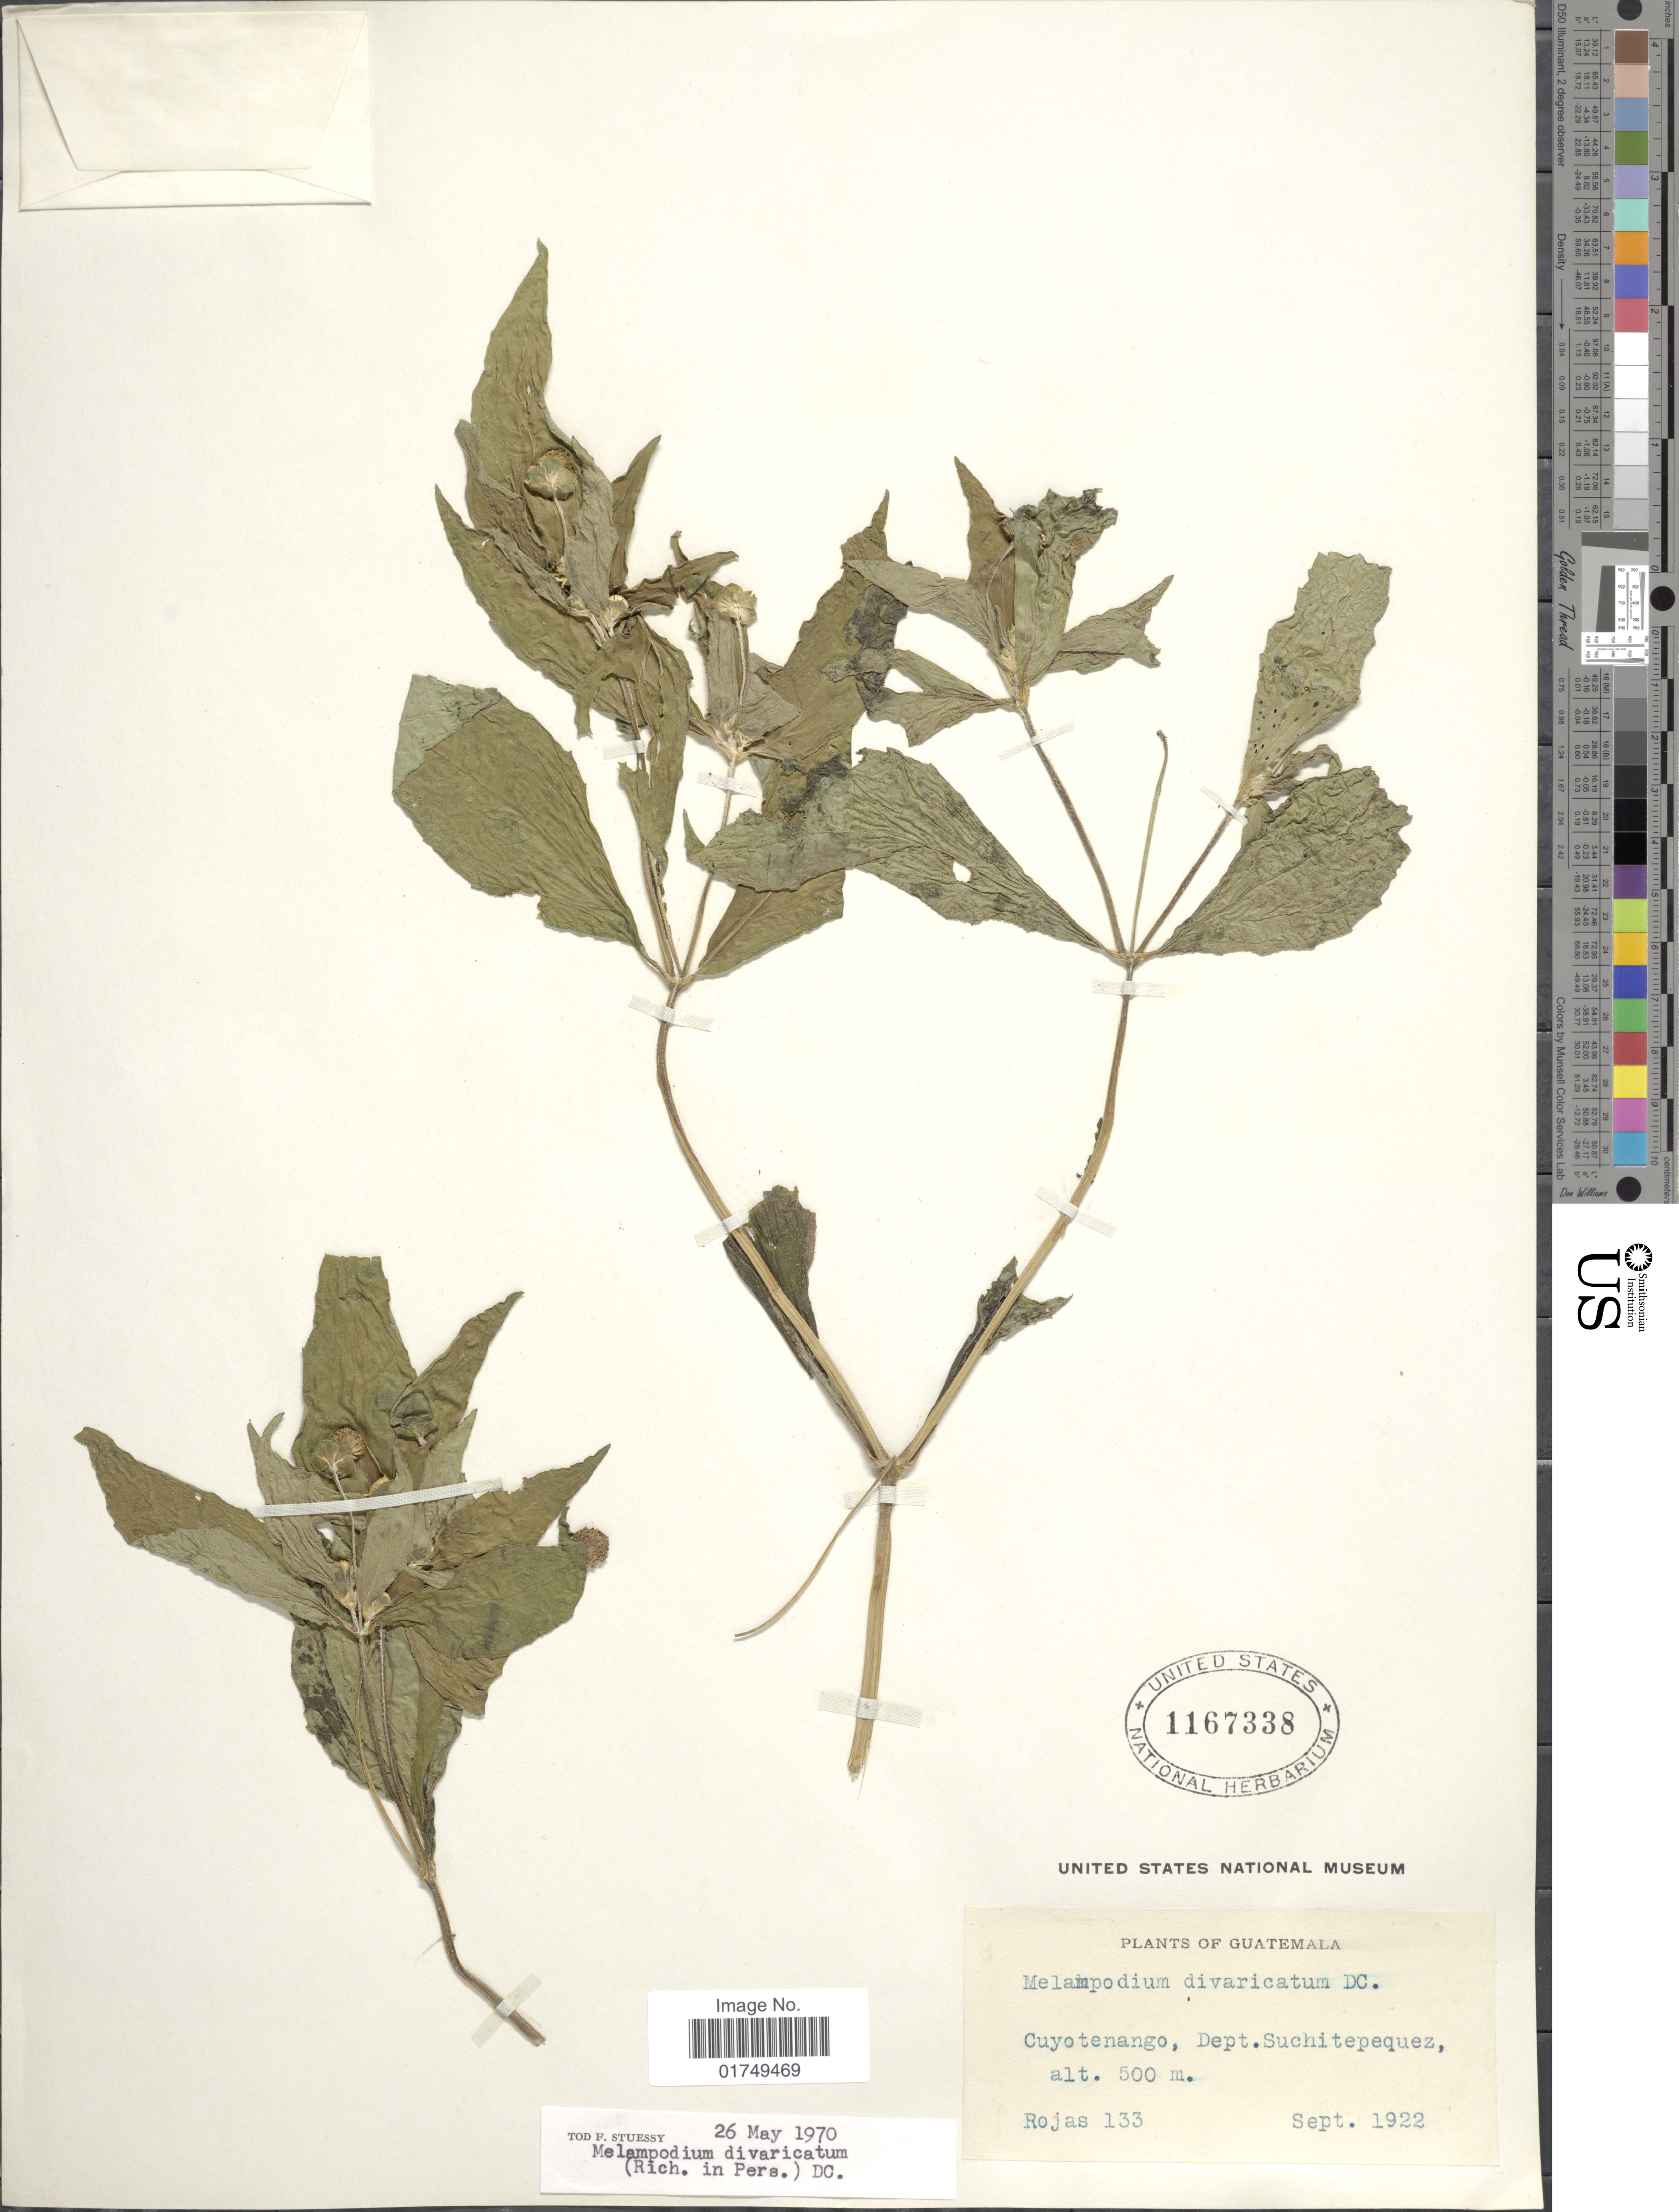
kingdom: Plantae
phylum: Tracheophyta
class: Magnoliopsida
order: Asterales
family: Asteraceae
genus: Melampodium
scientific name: Melampodium divaricatum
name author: (Rich.) DC.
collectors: Rojas, --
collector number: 133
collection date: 1922-09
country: Guatemala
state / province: Suchitepéquez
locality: Cuyotenango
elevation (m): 500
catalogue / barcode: US 1167338